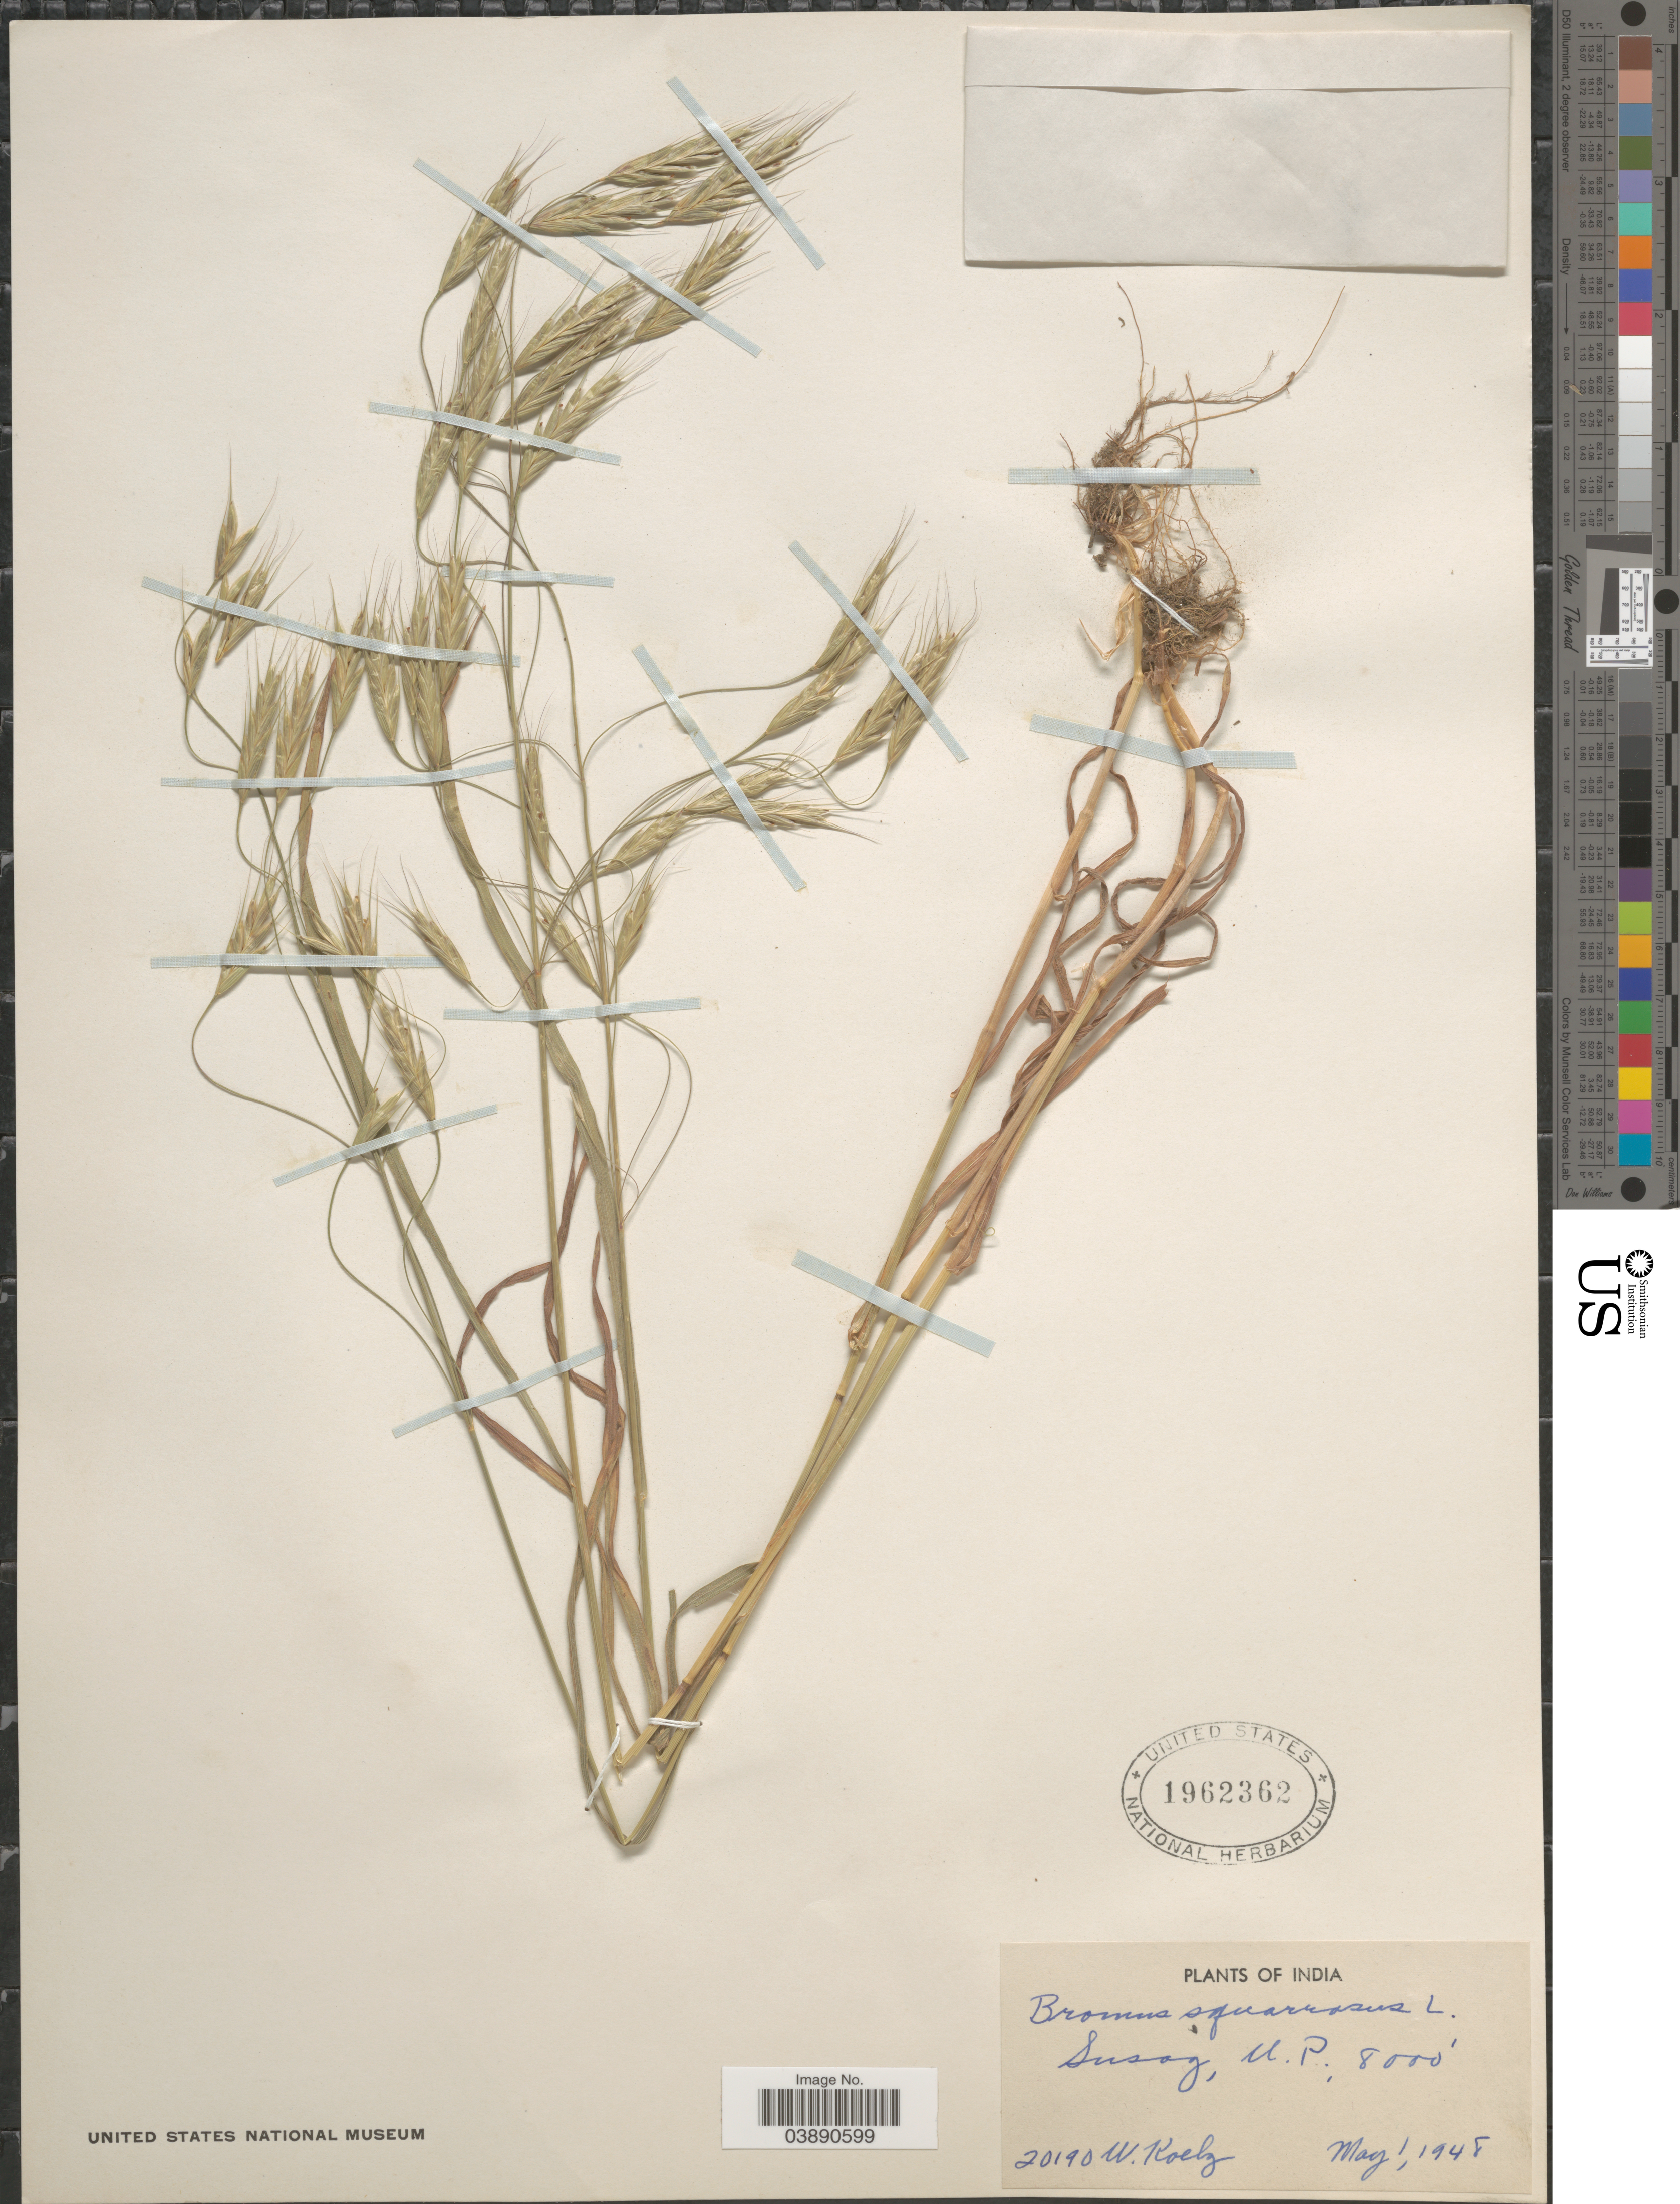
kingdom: Plantae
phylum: Tracheophyta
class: Liliopsida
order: Poales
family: Poaceae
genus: Bromus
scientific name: Bromus squarrosus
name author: L.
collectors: W. Koelz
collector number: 20190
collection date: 1948-05-01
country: India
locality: Susog, M.P.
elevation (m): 2438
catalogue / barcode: US 1962362